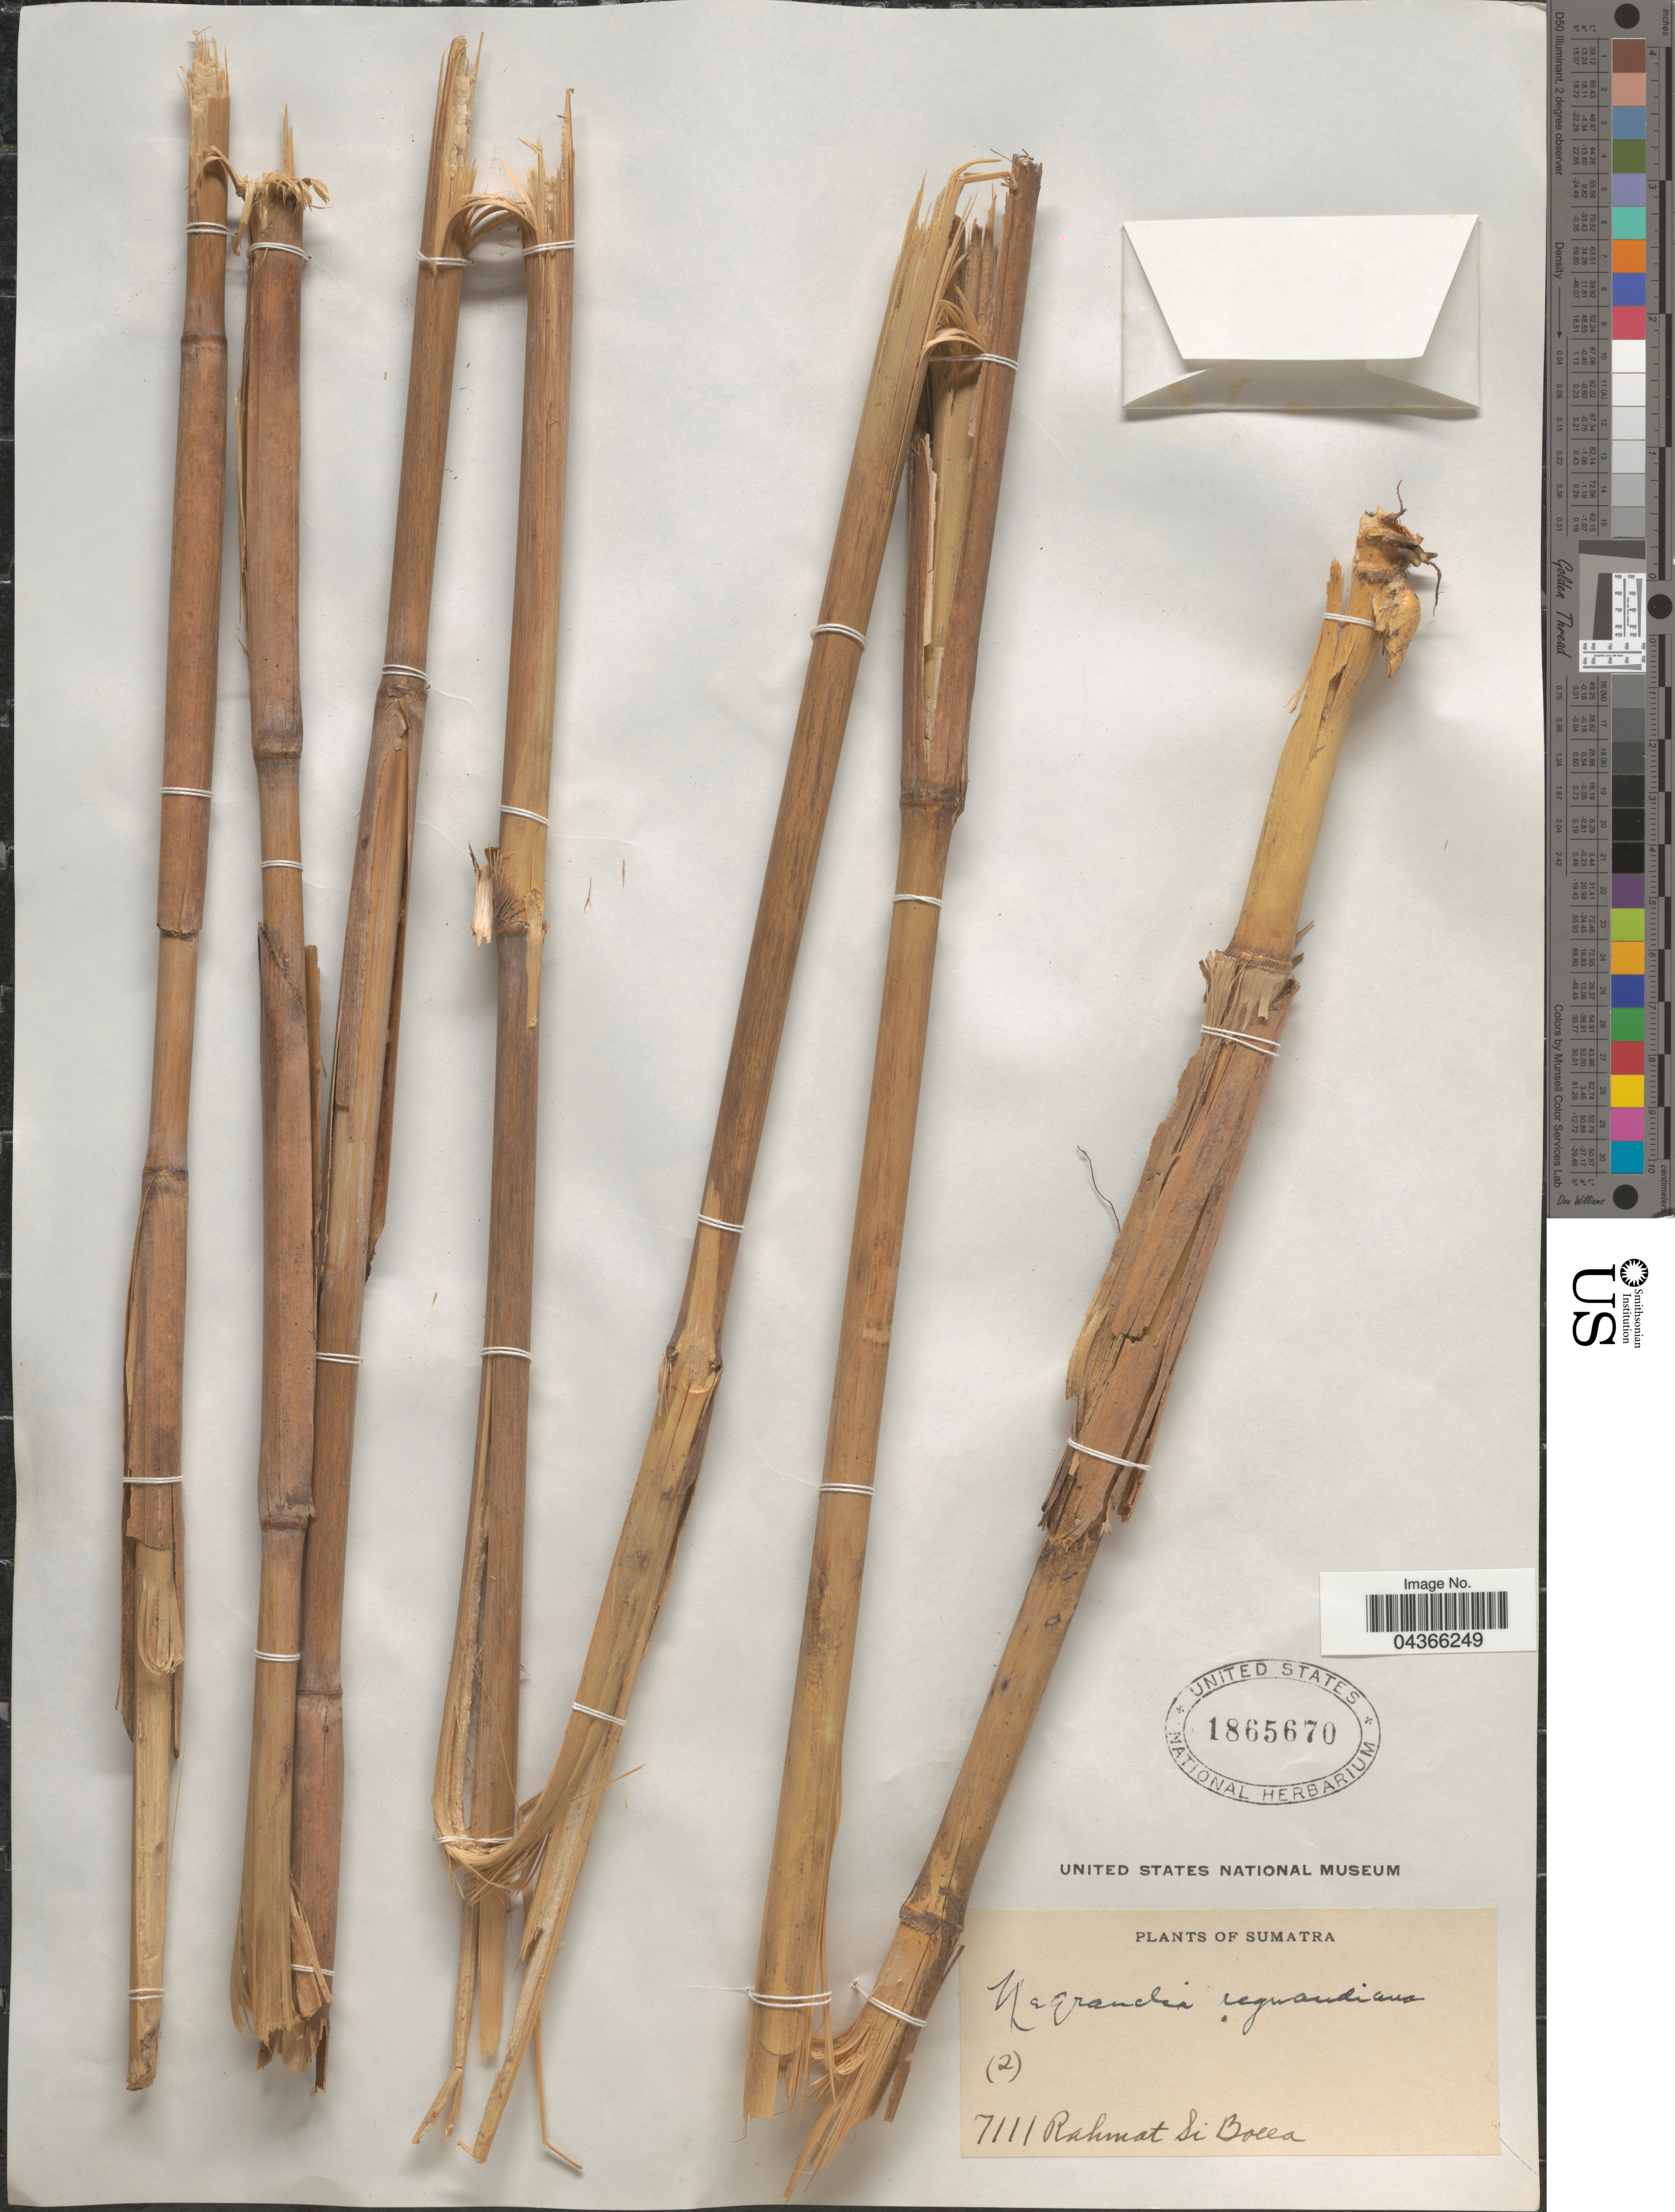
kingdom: Plantae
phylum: Tracheophyta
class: Liliopsida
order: Poales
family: Poaceae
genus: Neyraudia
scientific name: Neyraudia reynaudiana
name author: (Kunth) Keng ex Hitchc.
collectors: Rahmat Si Boeea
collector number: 7111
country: Indonesia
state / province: Sumatra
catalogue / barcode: US 1865670